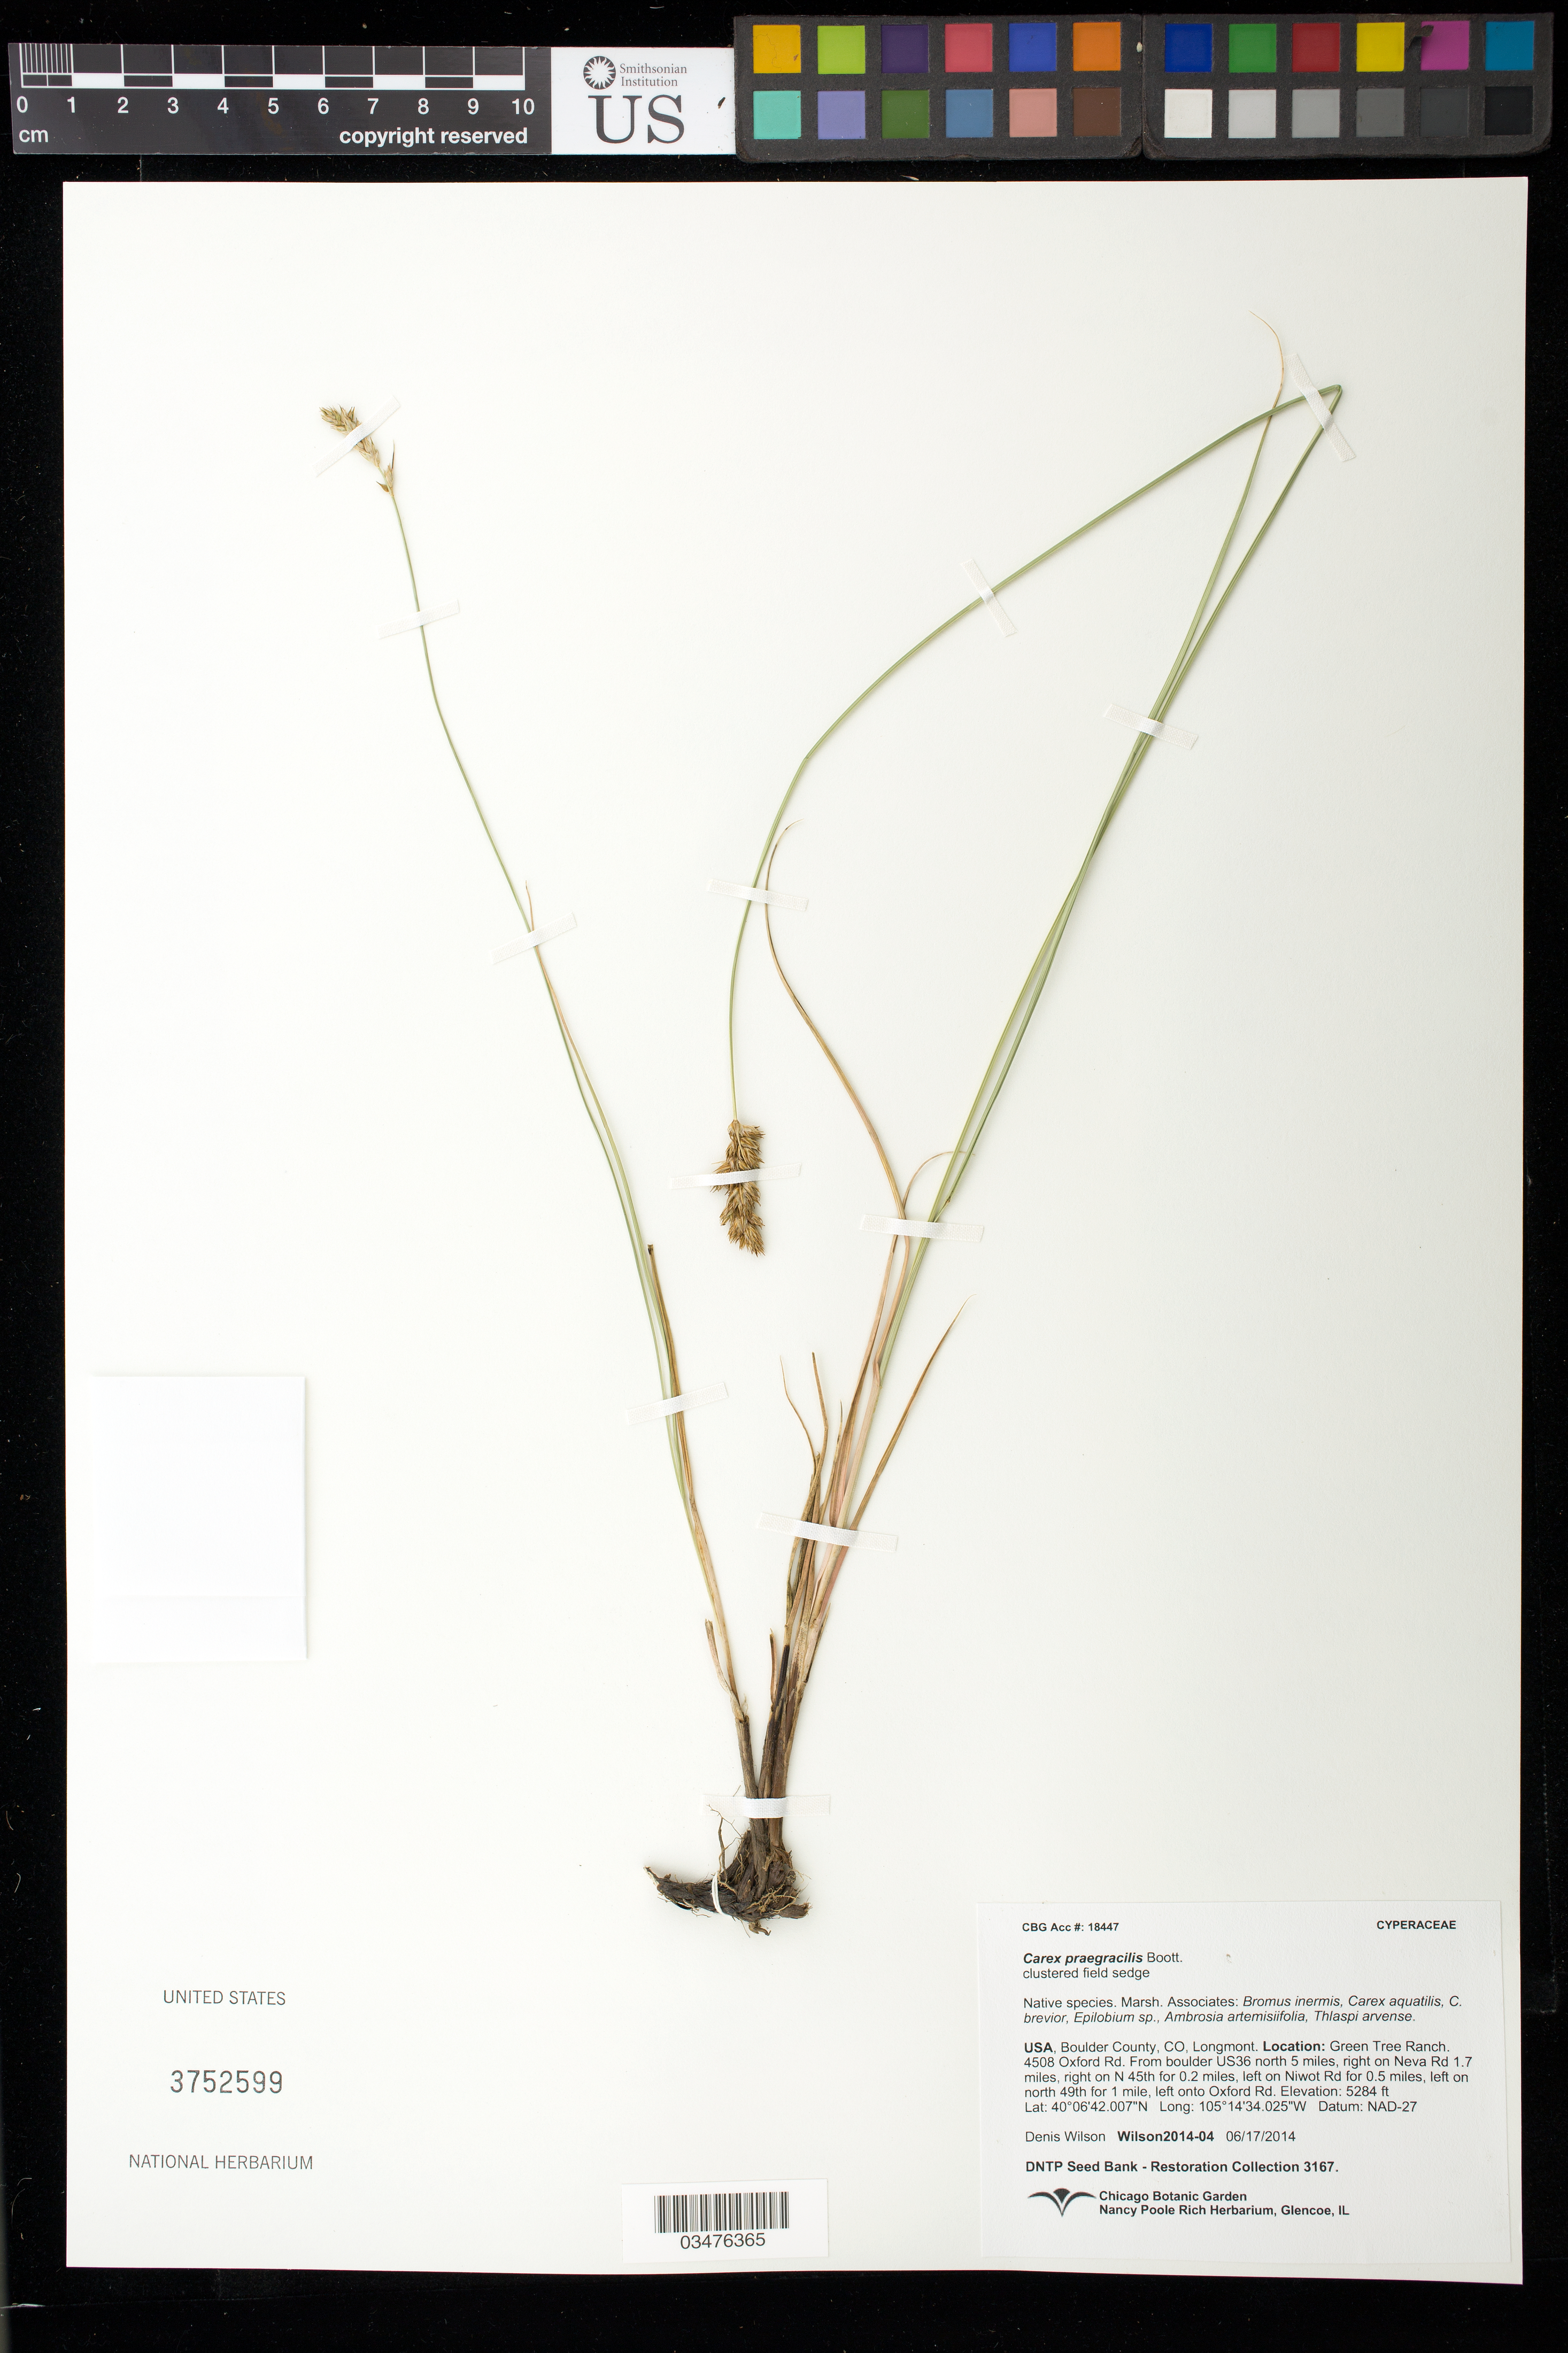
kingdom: Plantae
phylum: Tracheophyta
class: Liliopsida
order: Poales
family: Cyperaceae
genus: Carex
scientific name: Carex praegracilis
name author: W. Boott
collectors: D. Wilson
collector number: Wilson2014-04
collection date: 2014-06-17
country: United States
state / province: Colorado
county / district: Boulder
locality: Longmont. Green Tree Ranch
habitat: Marsh. With Bromus inermis, Carex aquatilis, Carex brevior, ect.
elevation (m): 1611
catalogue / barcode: US 3752599